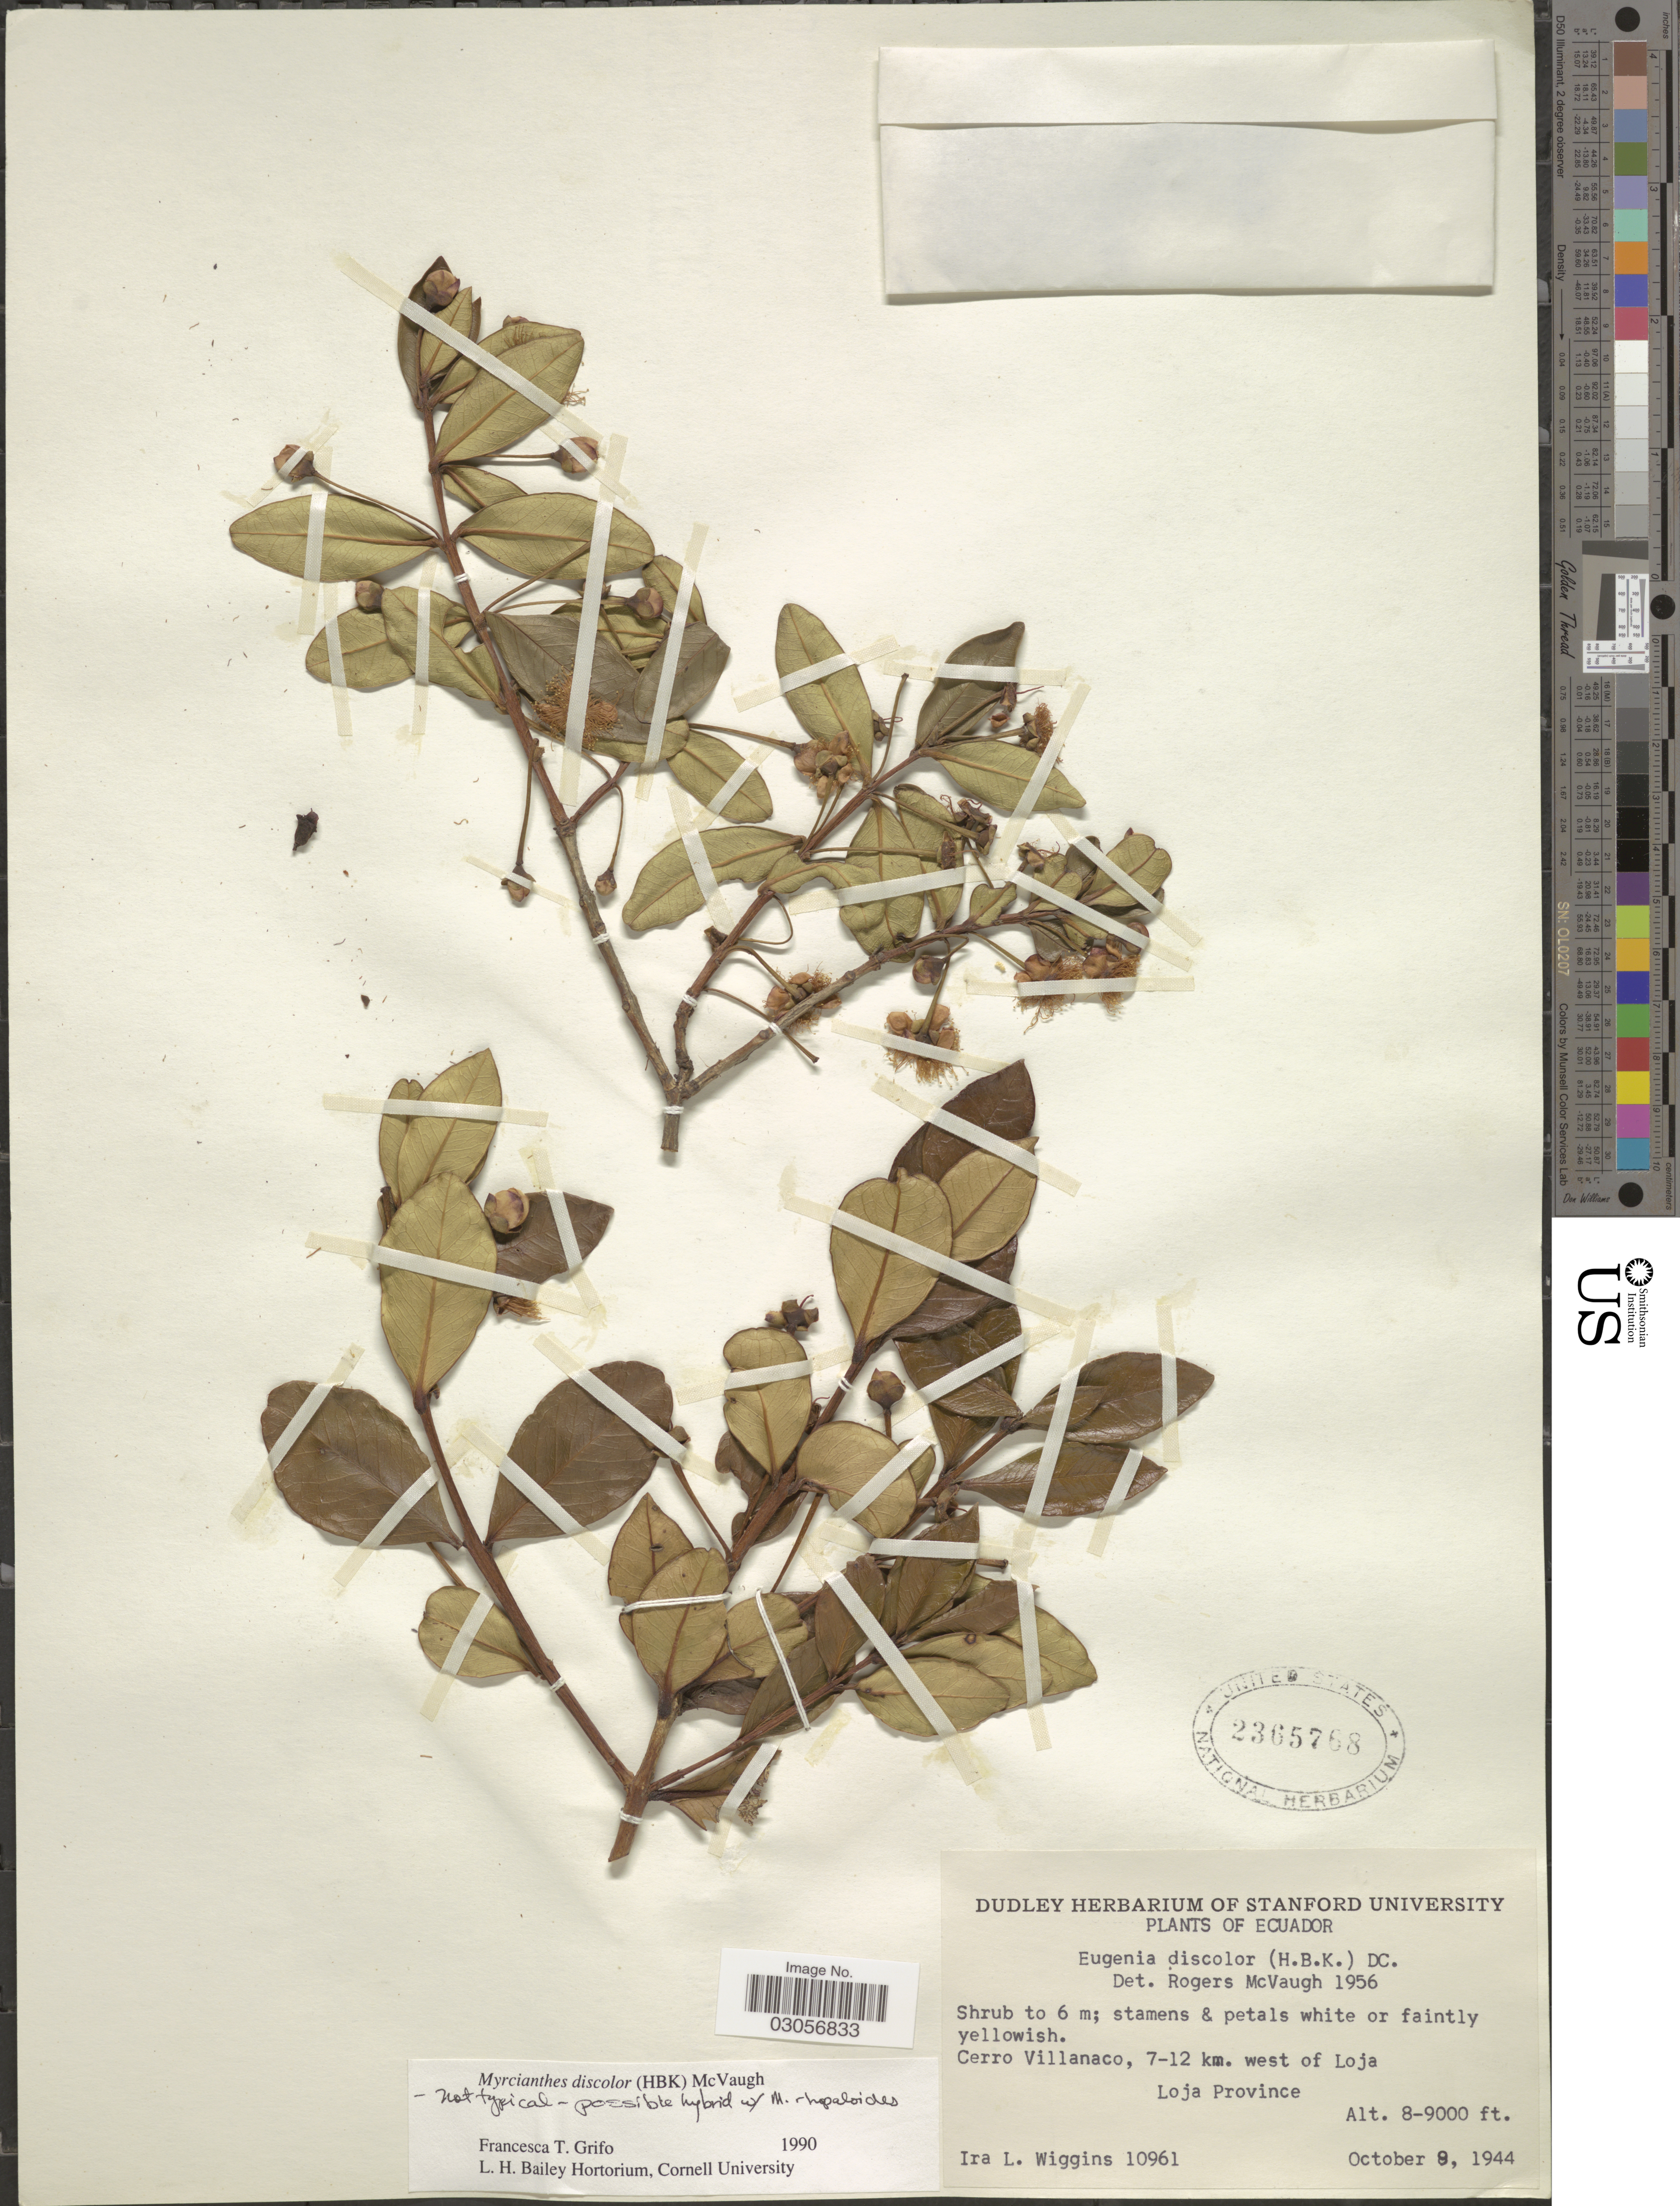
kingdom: Plantae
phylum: Tracheophyta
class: Magnoliopsida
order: Myrtales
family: Myrtaceae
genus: Myrcianthes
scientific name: Myrcianthes discolor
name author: (Kunth) McVaugh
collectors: I. L. Wiggins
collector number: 10961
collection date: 1944-10-08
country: Ecuador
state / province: Loja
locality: Cerro Villanaco, 7-12 km. west of Loja, Loja Province.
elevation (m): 2438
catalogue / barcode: US 2365768